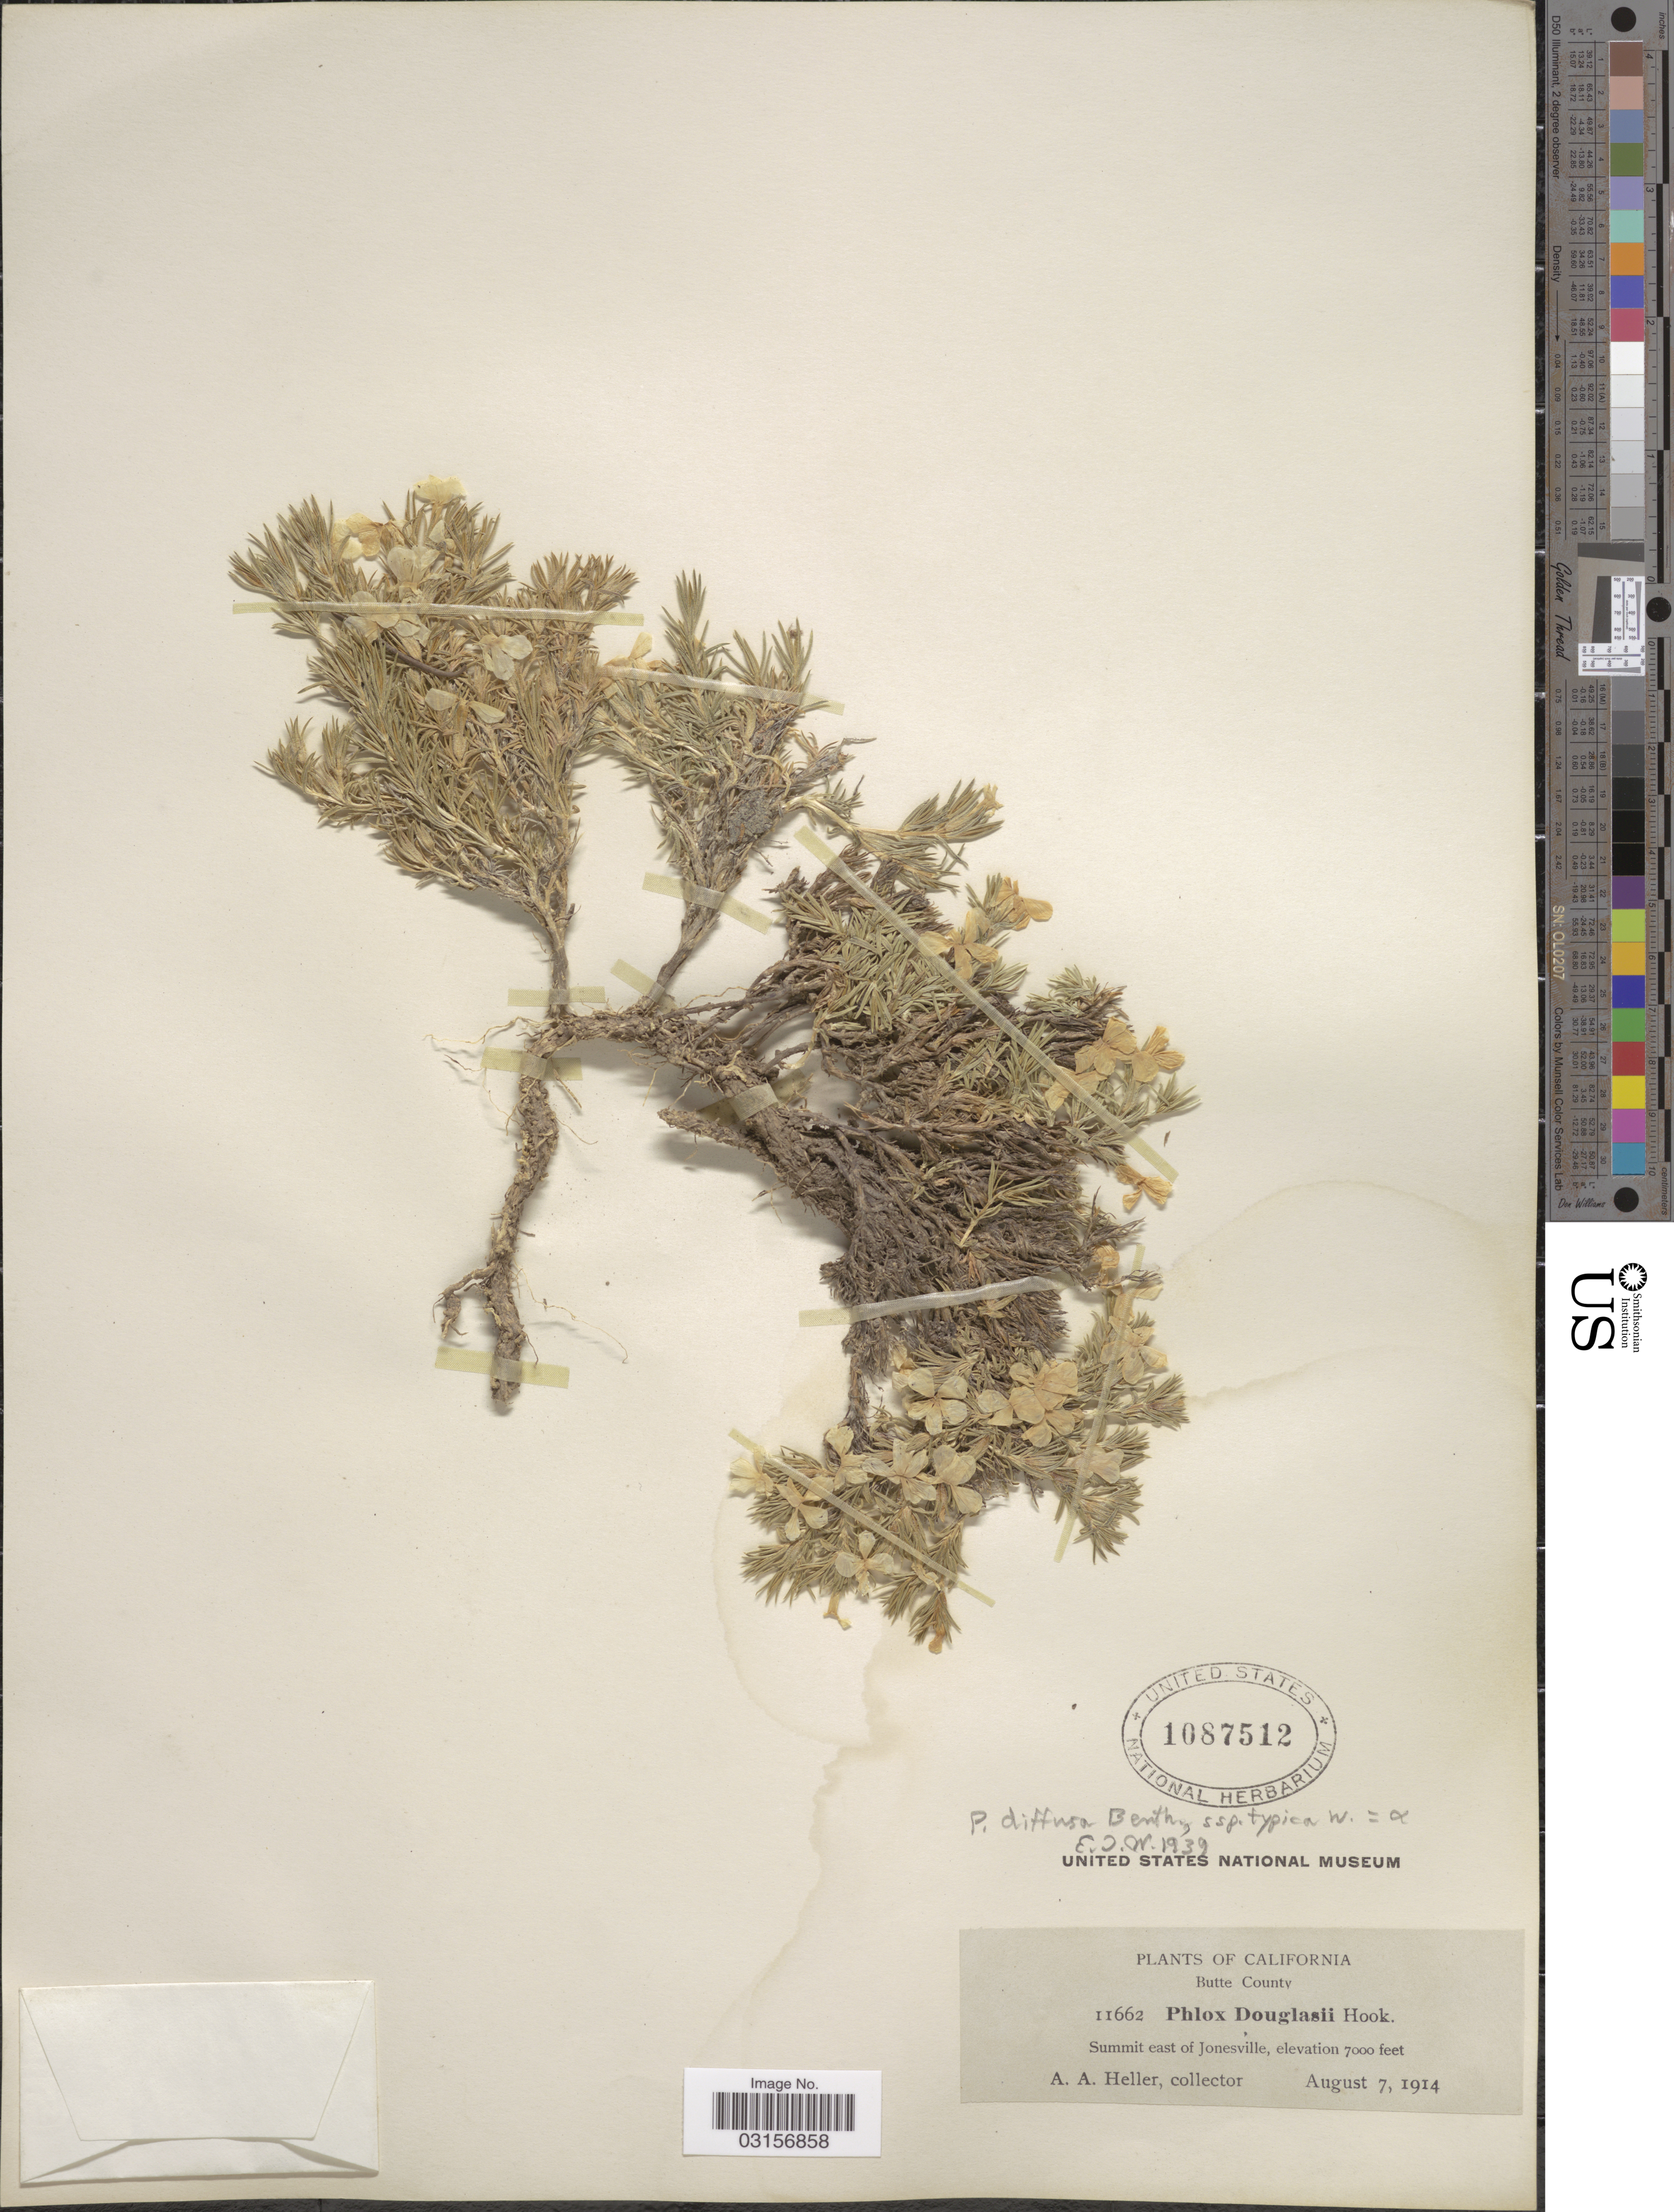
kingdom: Plantae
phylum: Tracheophyta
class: Magnoliopsida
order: Ericales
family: Polemoniaceae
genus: Phlox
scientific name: Phlox diffusa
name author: Benth.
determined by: Mayfield, M. H.; Ferguson, C. J.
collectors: A. A. Heller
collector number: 11662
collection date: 1914-08-07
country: United States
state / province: California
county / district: Butte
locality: Butte County, Summit east of Jonesville.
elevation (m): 2134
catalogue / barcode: US 1087512